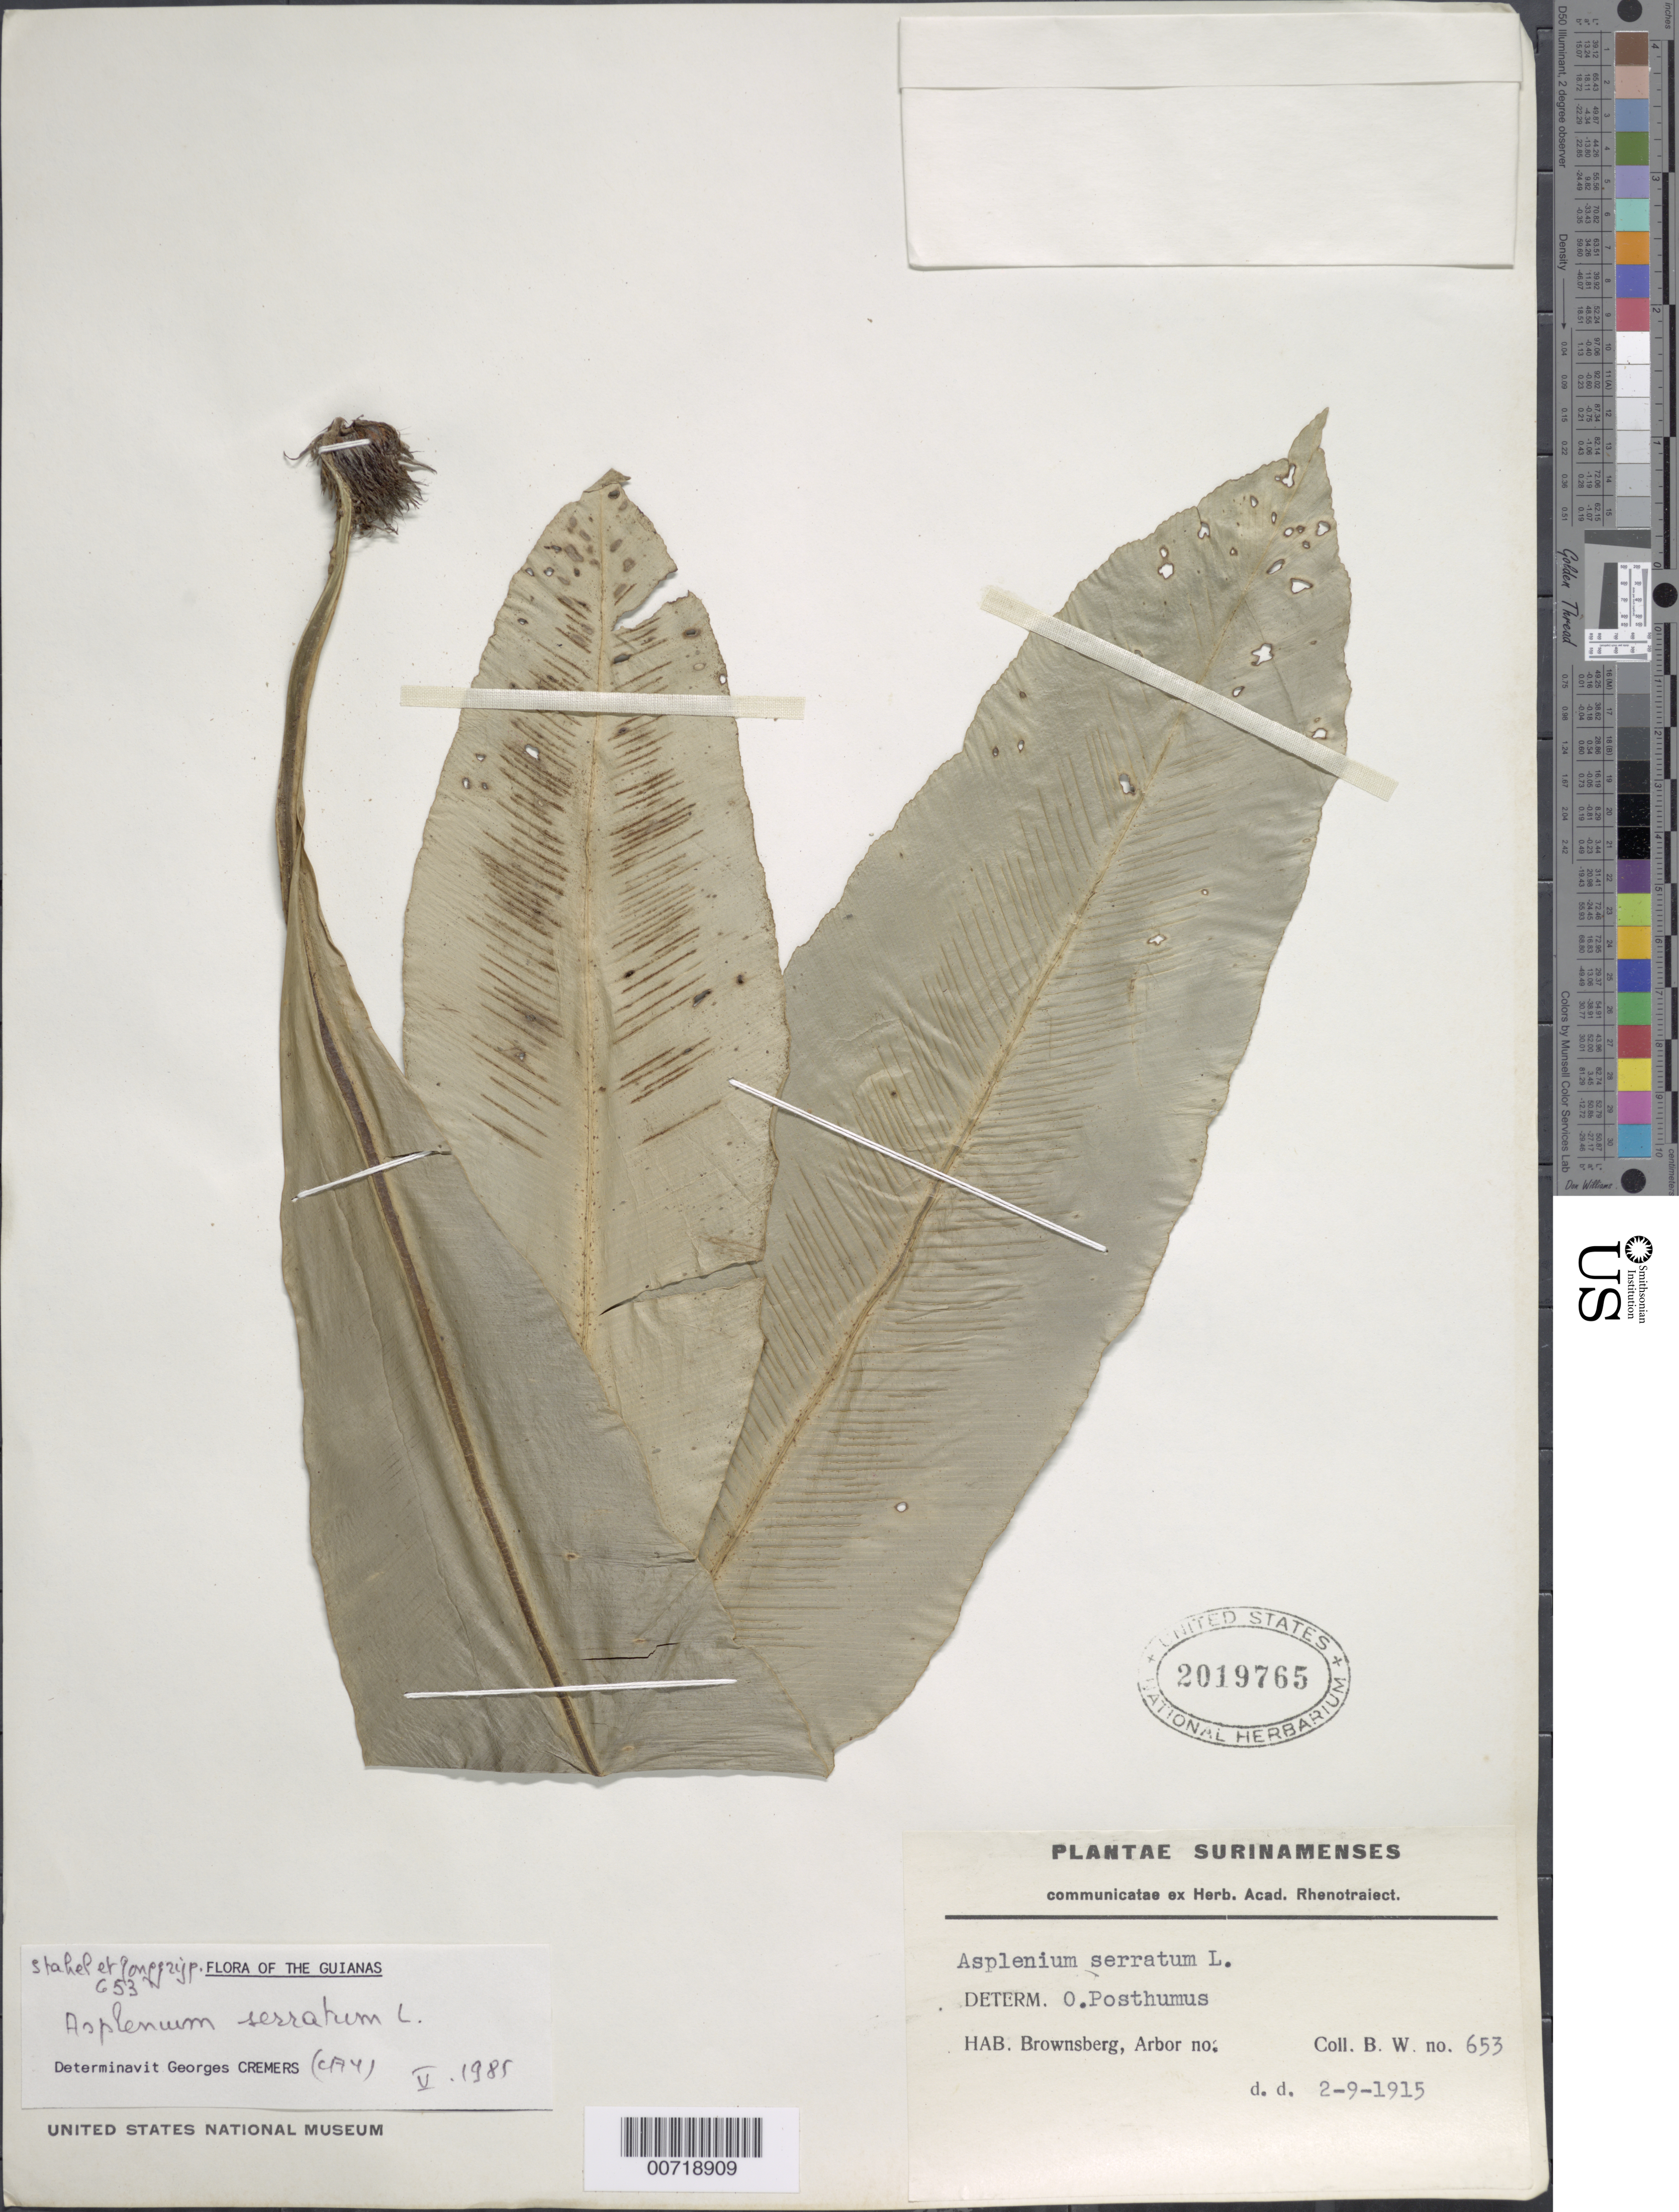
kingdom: Plantae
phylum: Tracheophyta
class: Polypodiopsida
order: Polypodiales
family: Aspleniaceae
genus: Asplenium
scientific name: Asplenium serratum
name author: L.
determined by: Cremers, Georges A.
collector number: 653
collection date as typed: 2-Sep-15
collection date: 1915-09-02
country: Suriname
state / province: Brokopondo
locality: Brownsberg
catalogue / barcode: US 2019765